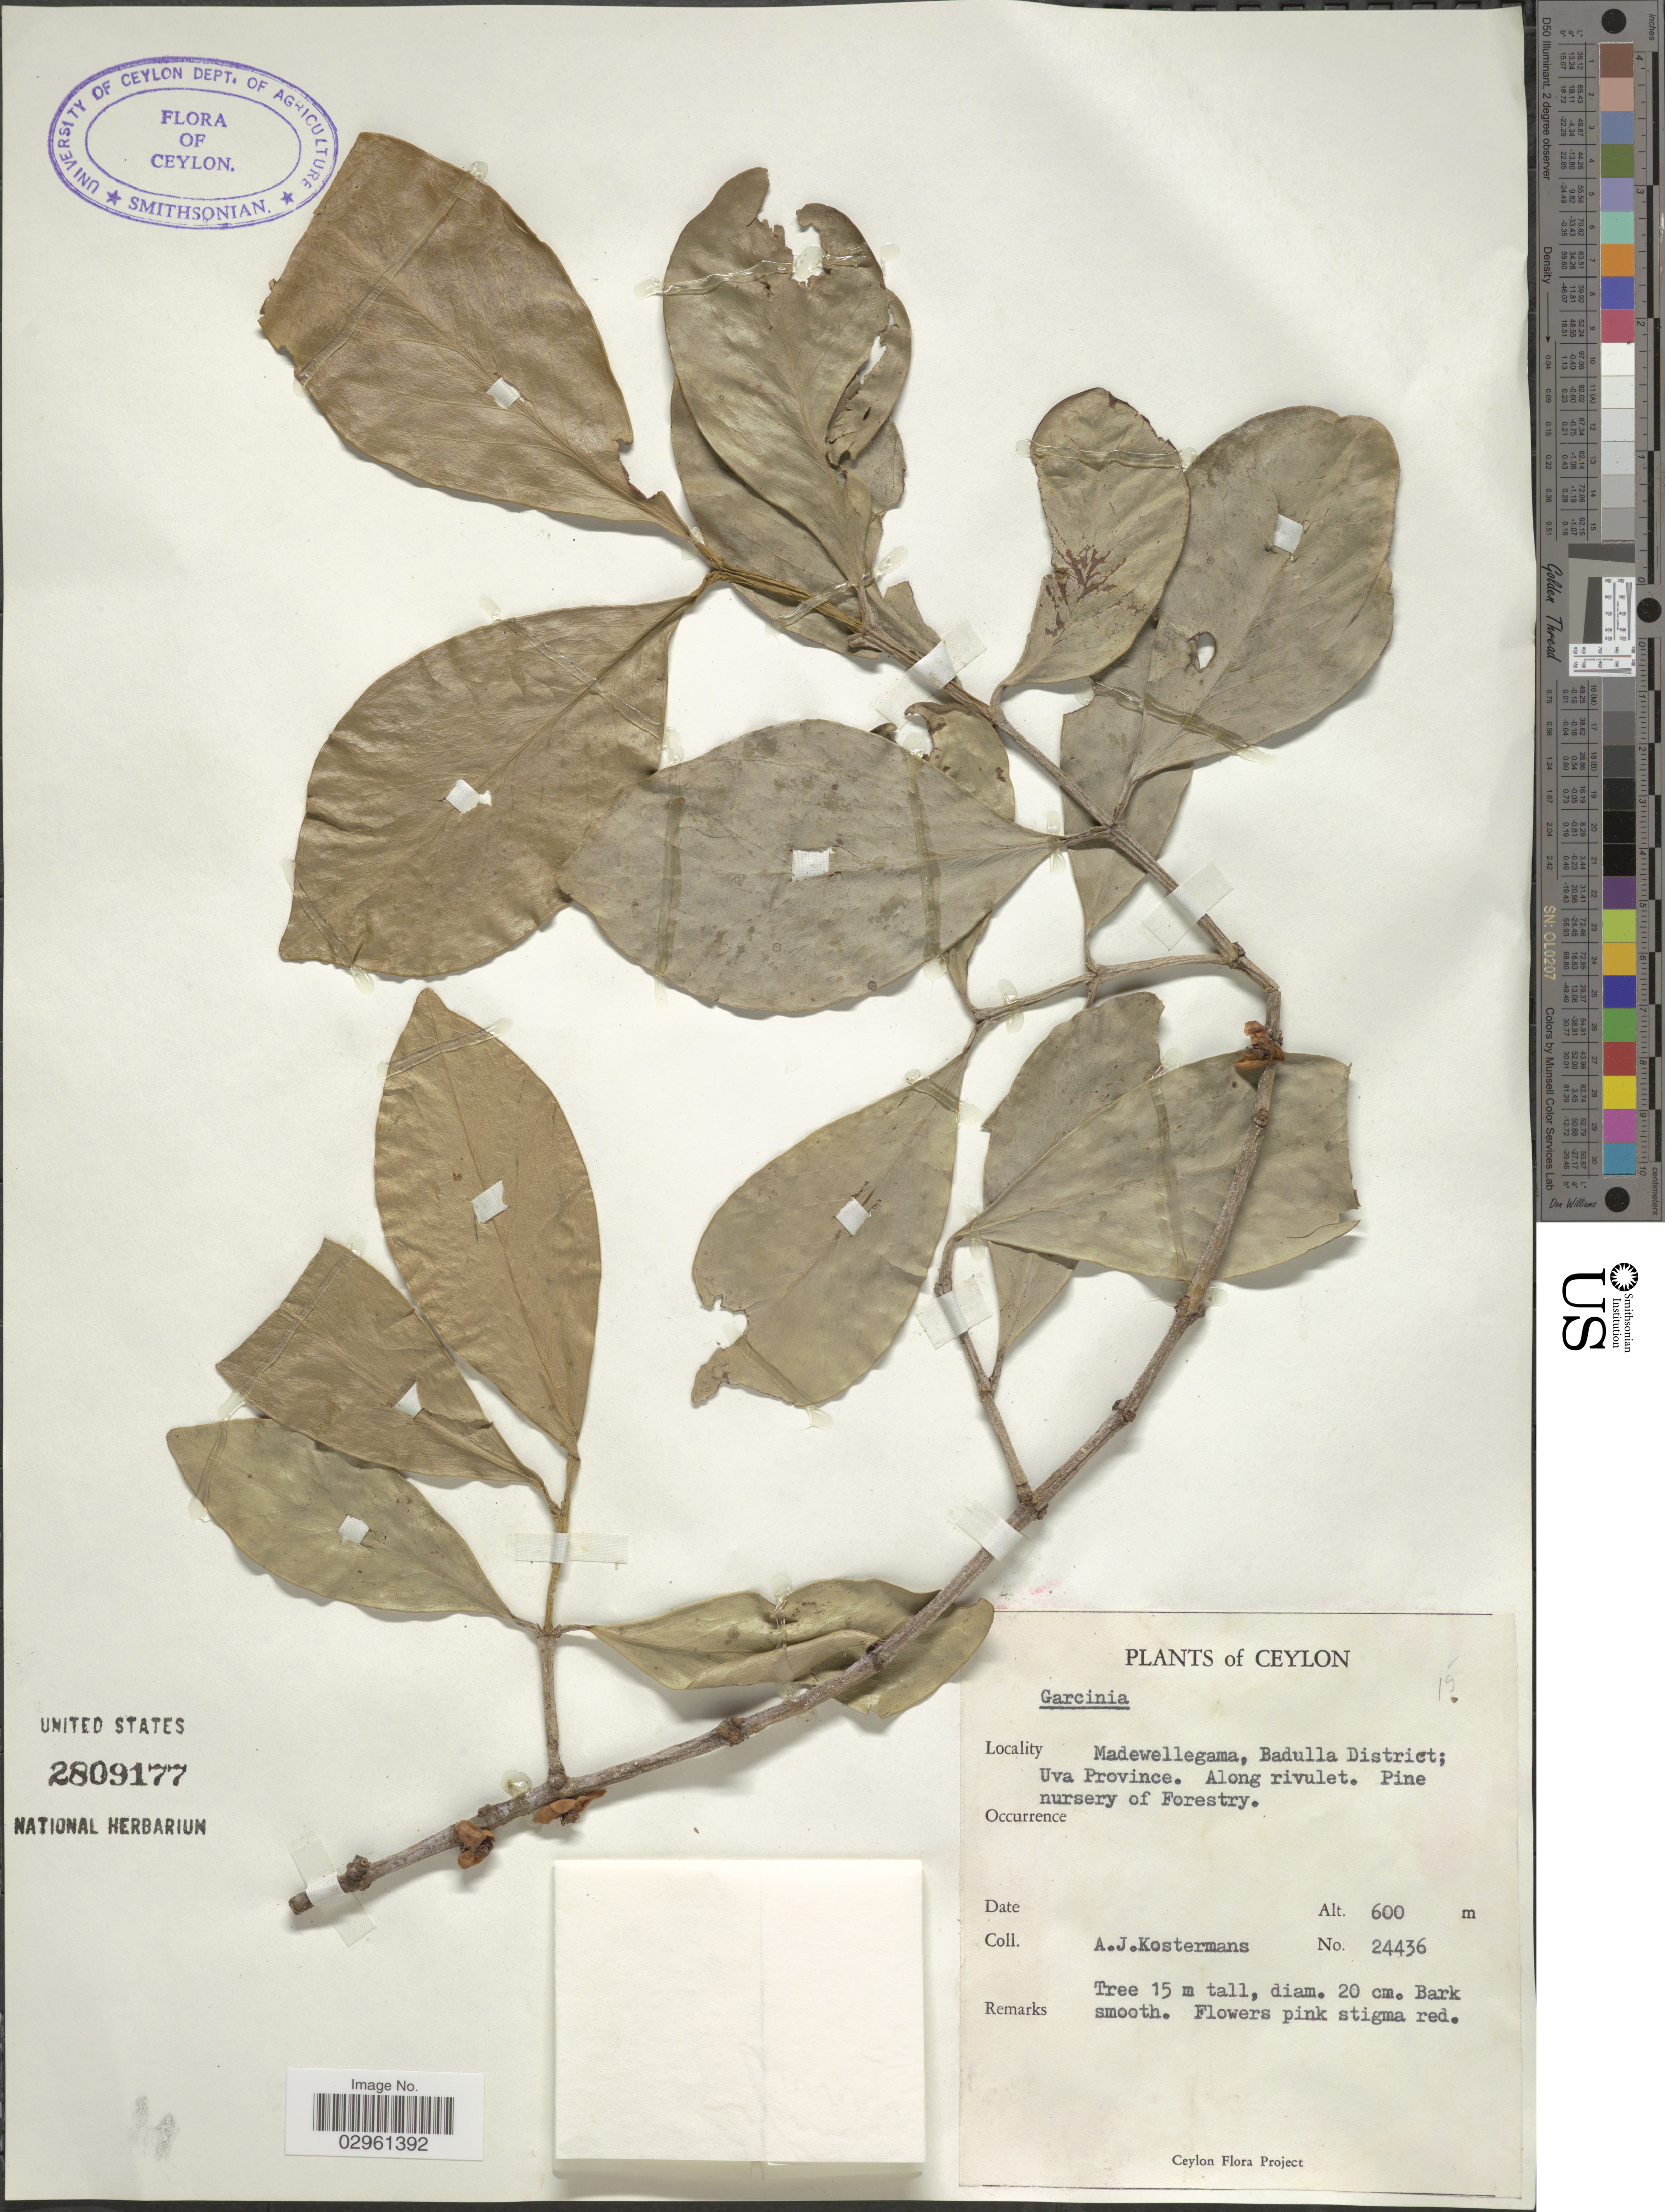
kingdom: Plantae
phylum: Tracheophyta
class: Magnoliopsida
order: Malpighiales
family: Clusiaceae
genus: Garcinia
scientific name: Garcinia sp.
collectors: A. J. G. Kostermans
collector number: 24436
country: Sri Lanka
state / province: Uva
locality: Ceylon. Madewellegama, Badulla District. Along rivulet. Pine nursery of Forestry.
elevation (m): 600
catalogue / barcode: US 2809177